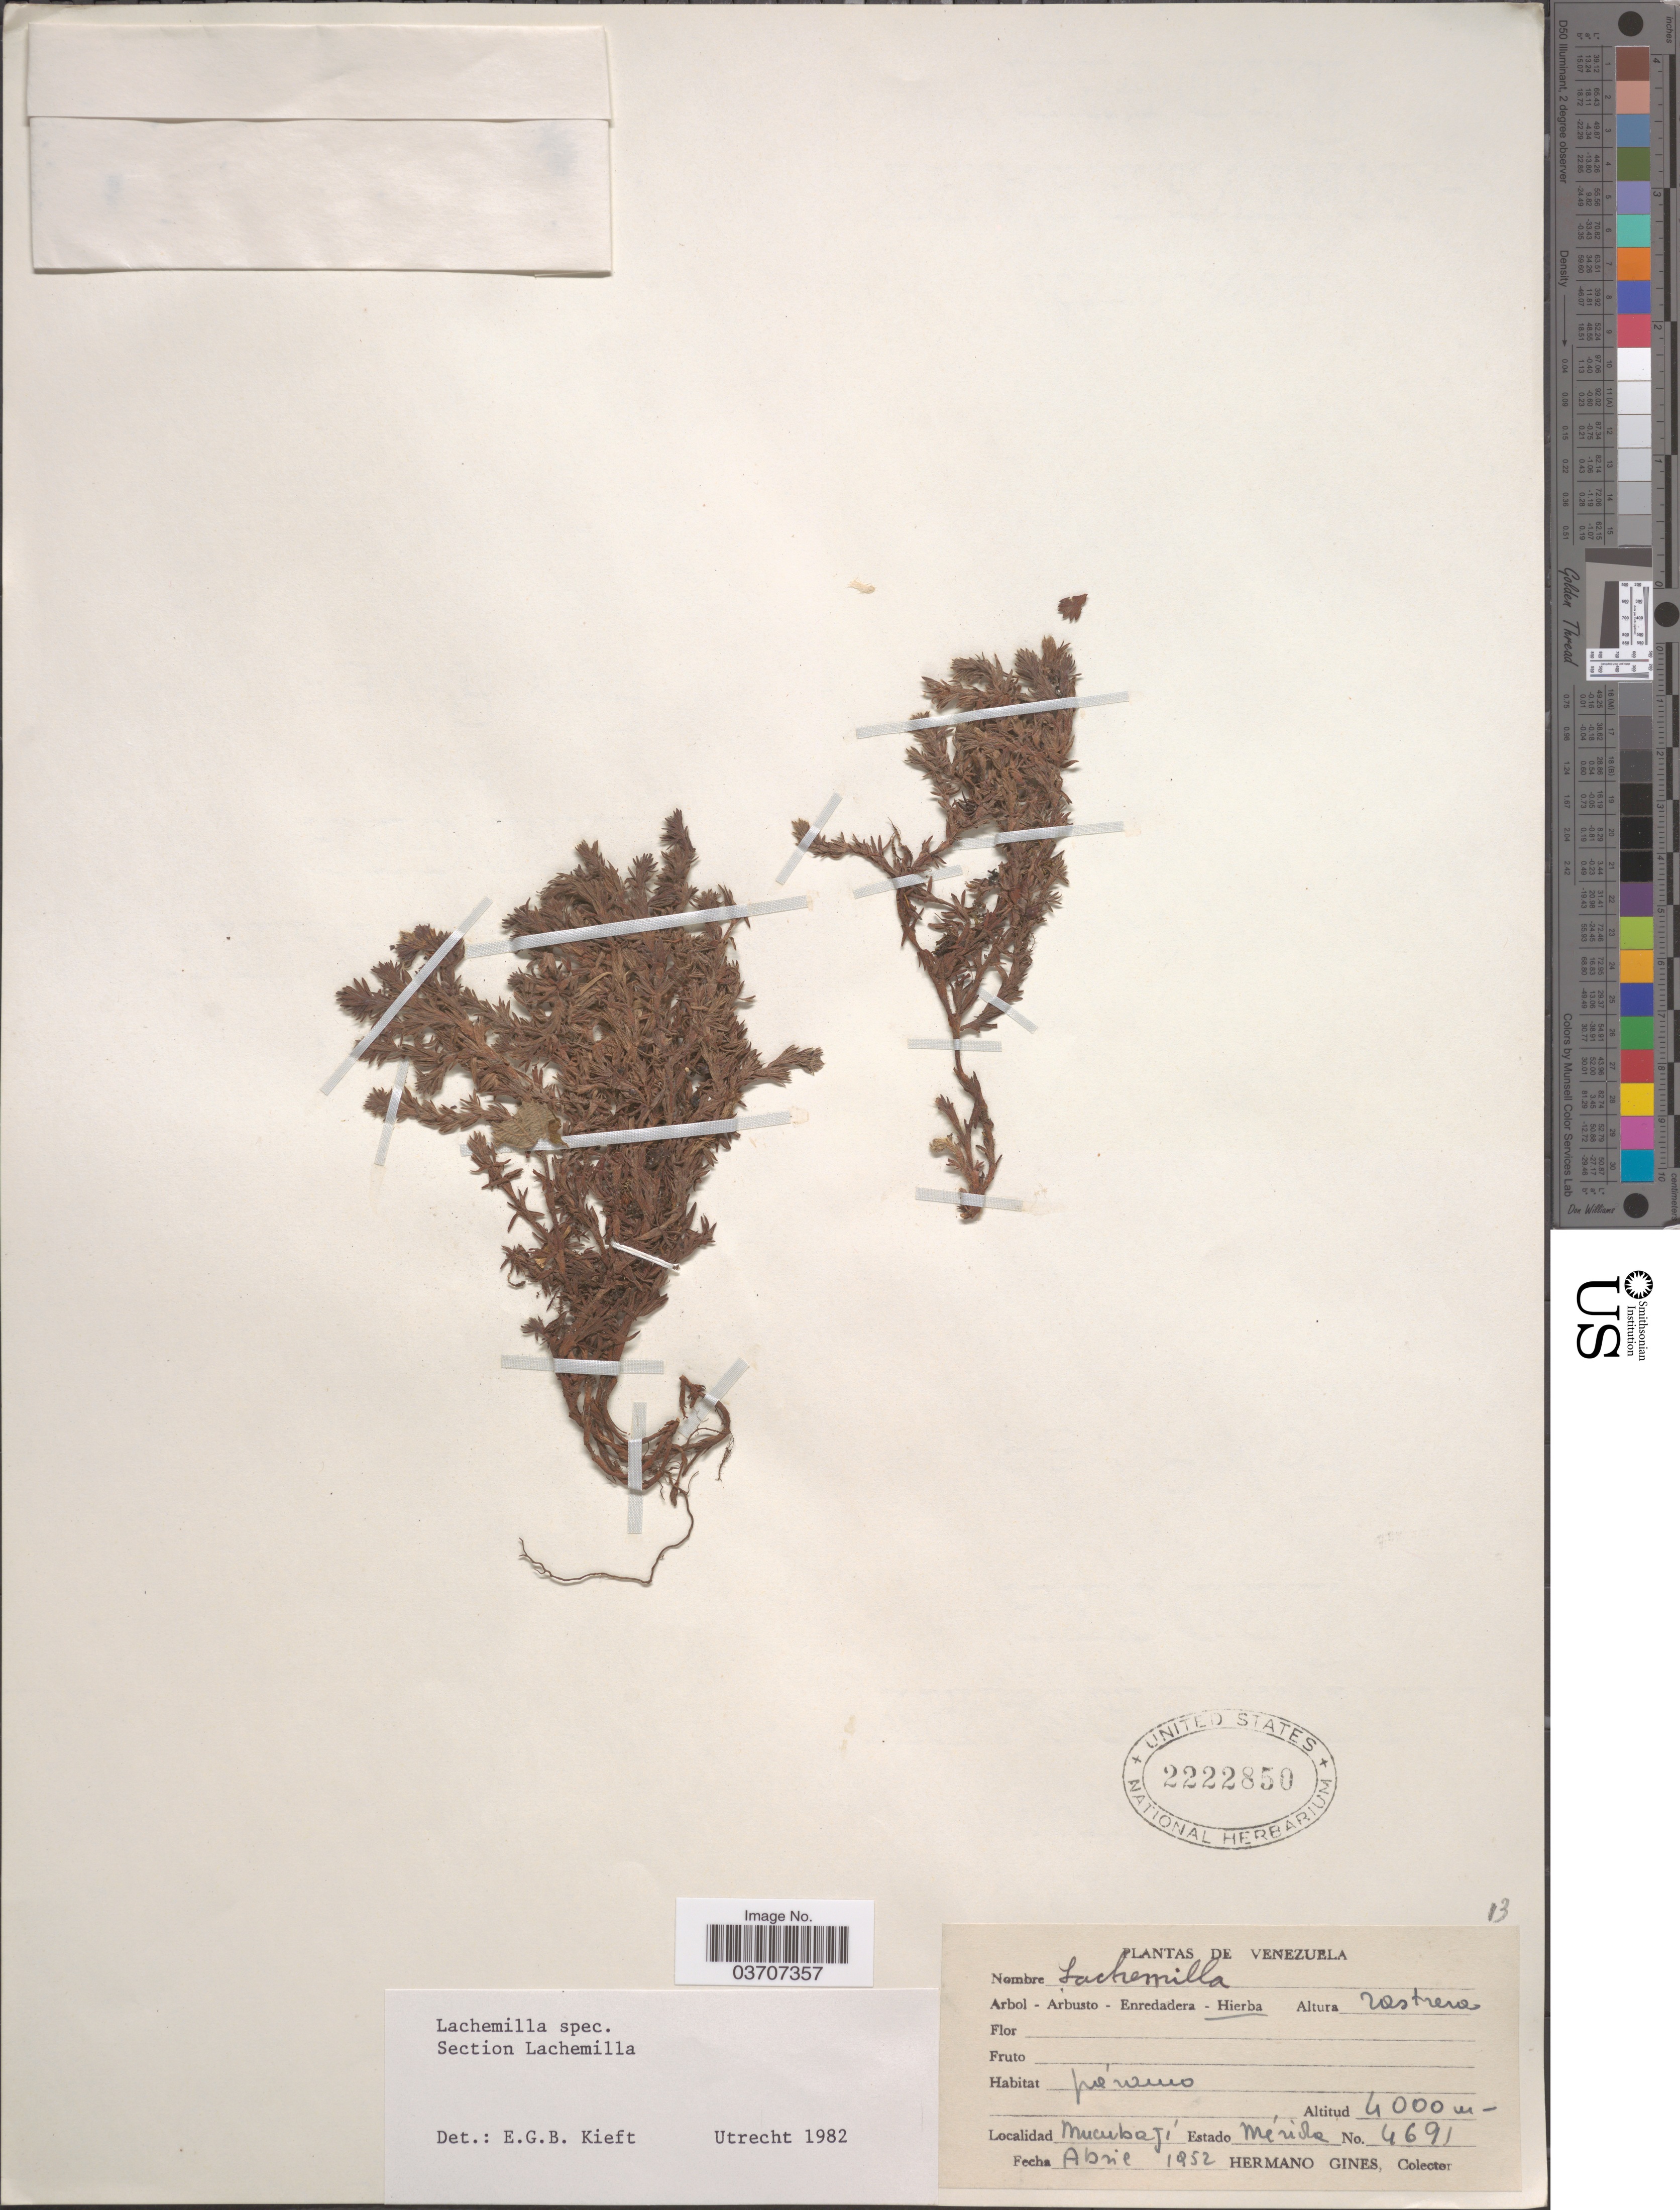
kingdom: Plantae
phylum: Tracheophyta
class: Magnoliopsida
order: Rosales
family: Rosaceae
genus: Lachemilla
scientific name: Lachemilla sp.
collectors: Bro. Gines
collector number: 4691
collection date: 1952-04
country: Venezuela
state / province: Merida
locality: Mucubají.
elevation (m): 4000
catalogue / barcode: US 2222850